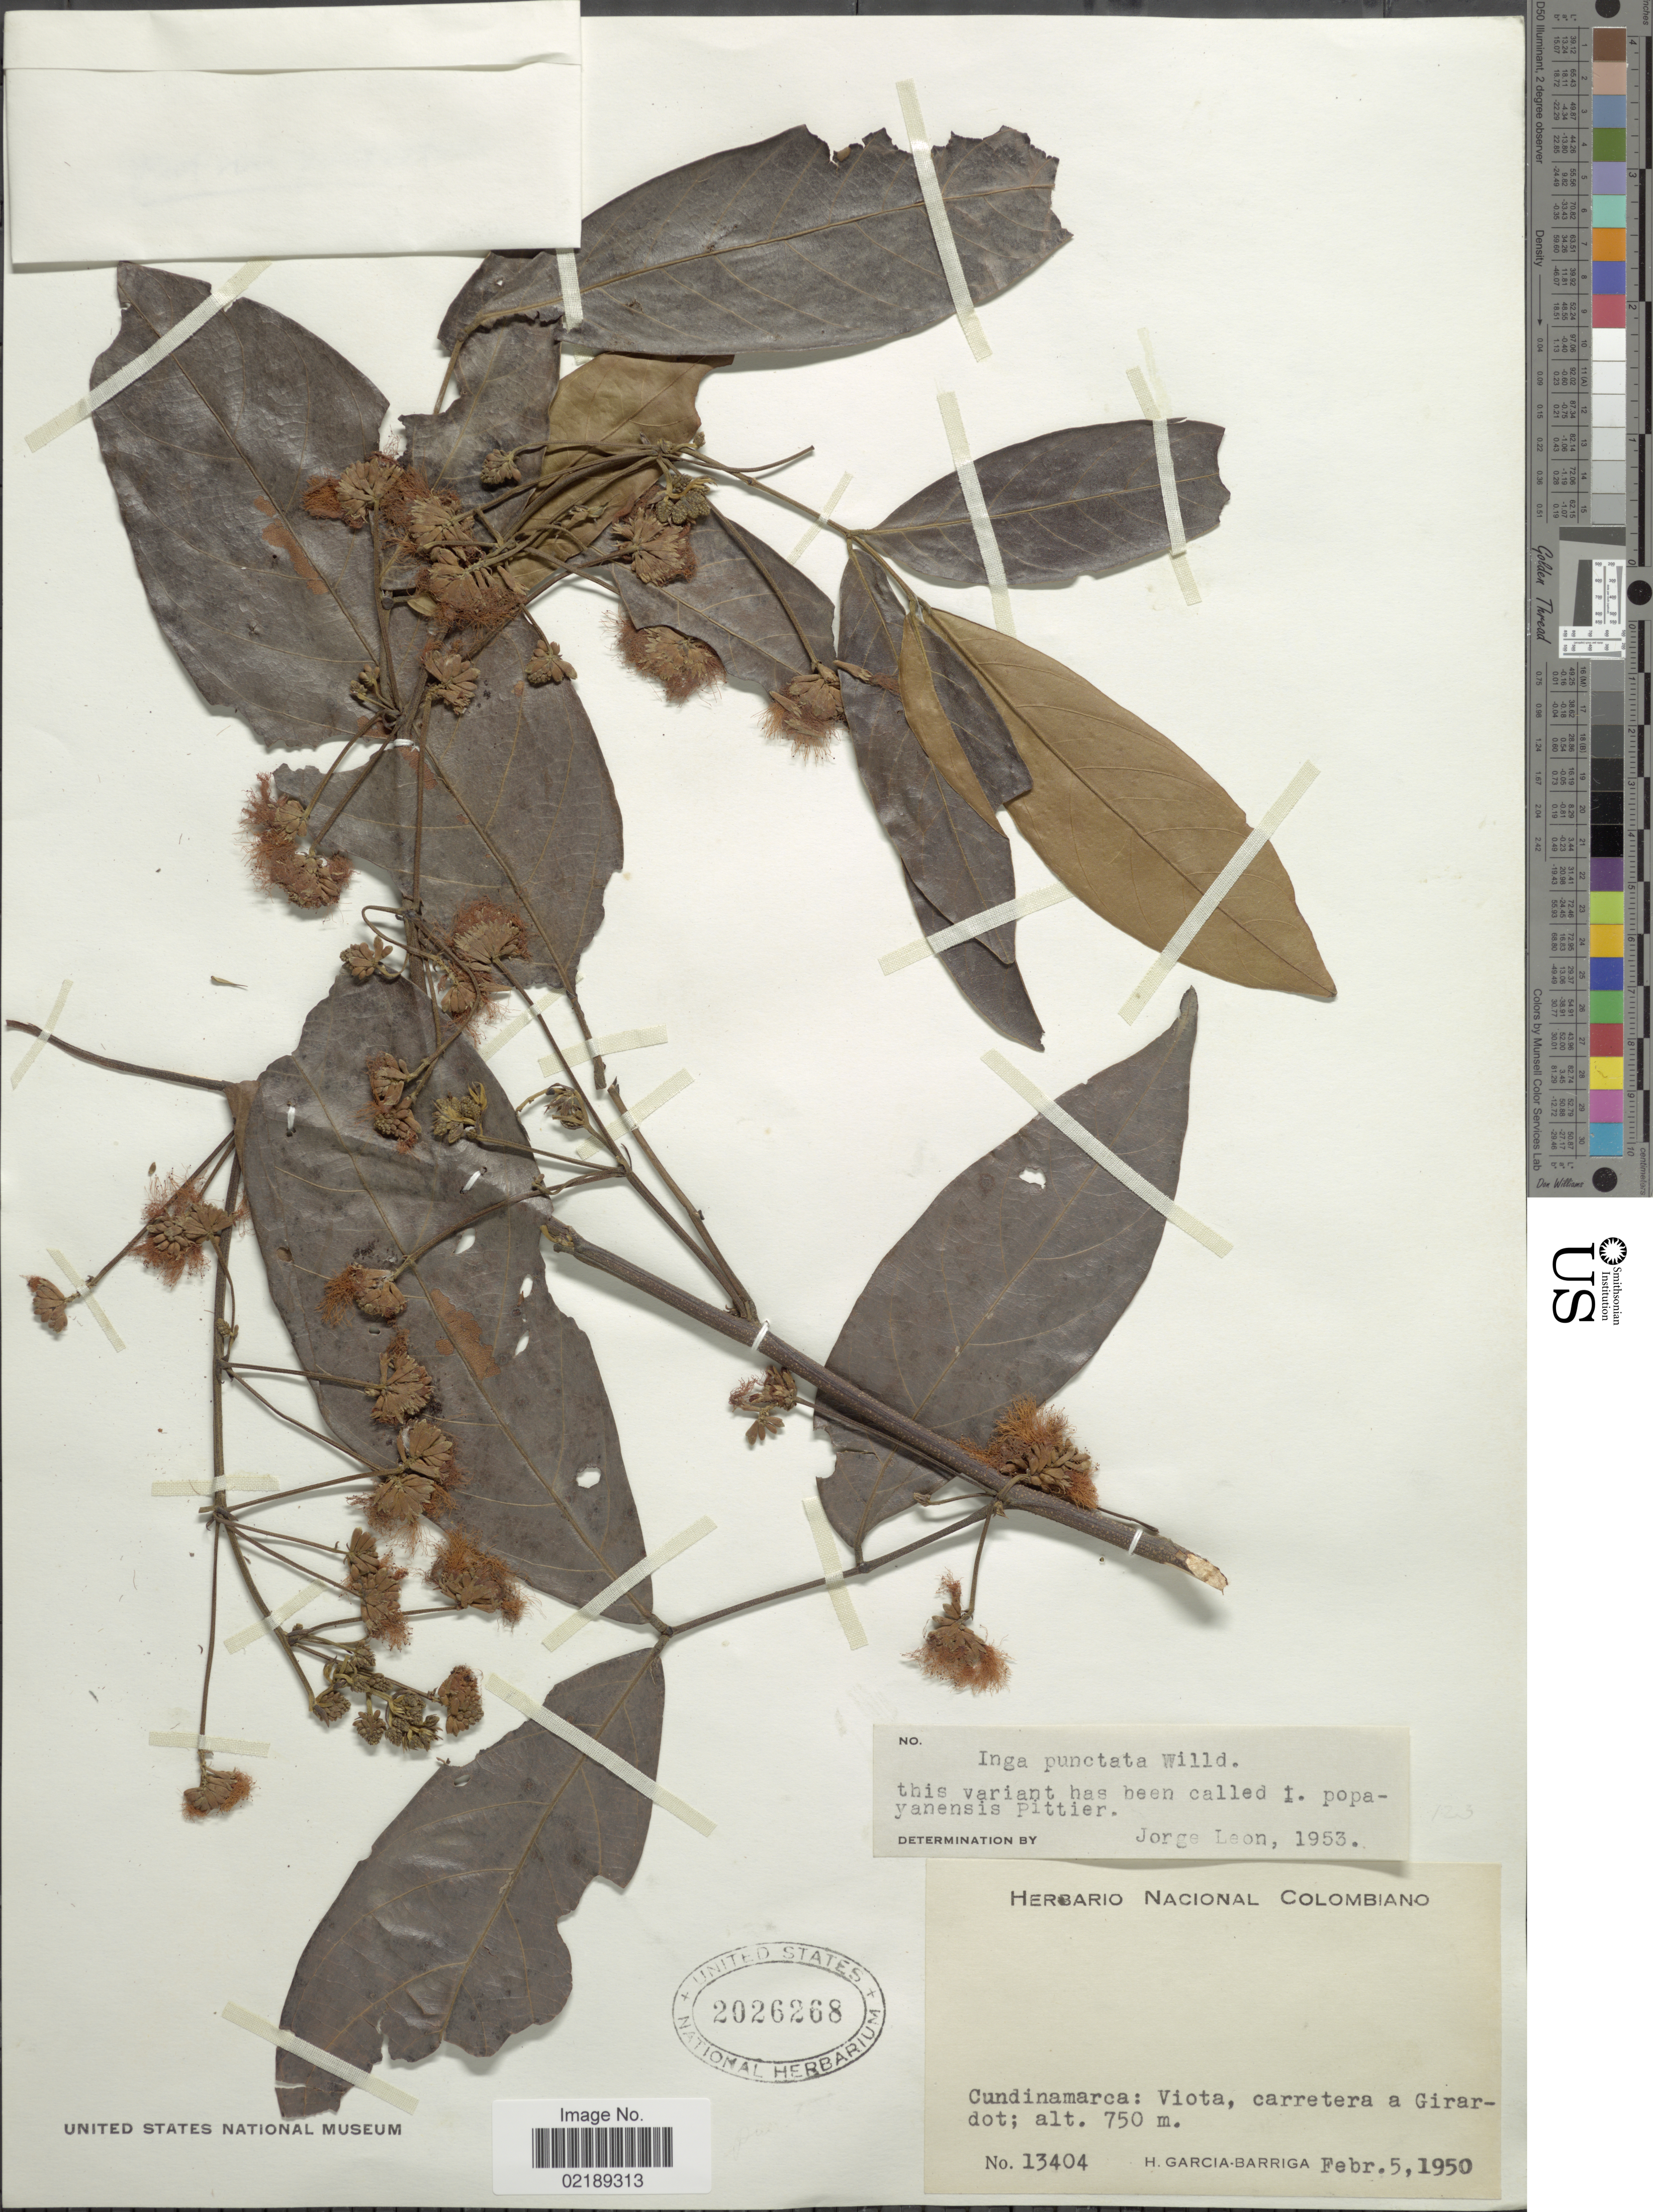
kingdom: Plantae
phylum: Tracheophyta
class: Magnoliopsida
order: Fabales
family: Fabaceae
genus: Inga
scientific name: Inga punctata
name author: Willd.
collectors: H. García Barriga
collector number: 13404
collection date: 1950-02-05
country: Colombia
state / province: Cundinamarca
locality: Viota, carretera a Girardot.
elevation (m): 750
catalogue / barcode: US 2026268